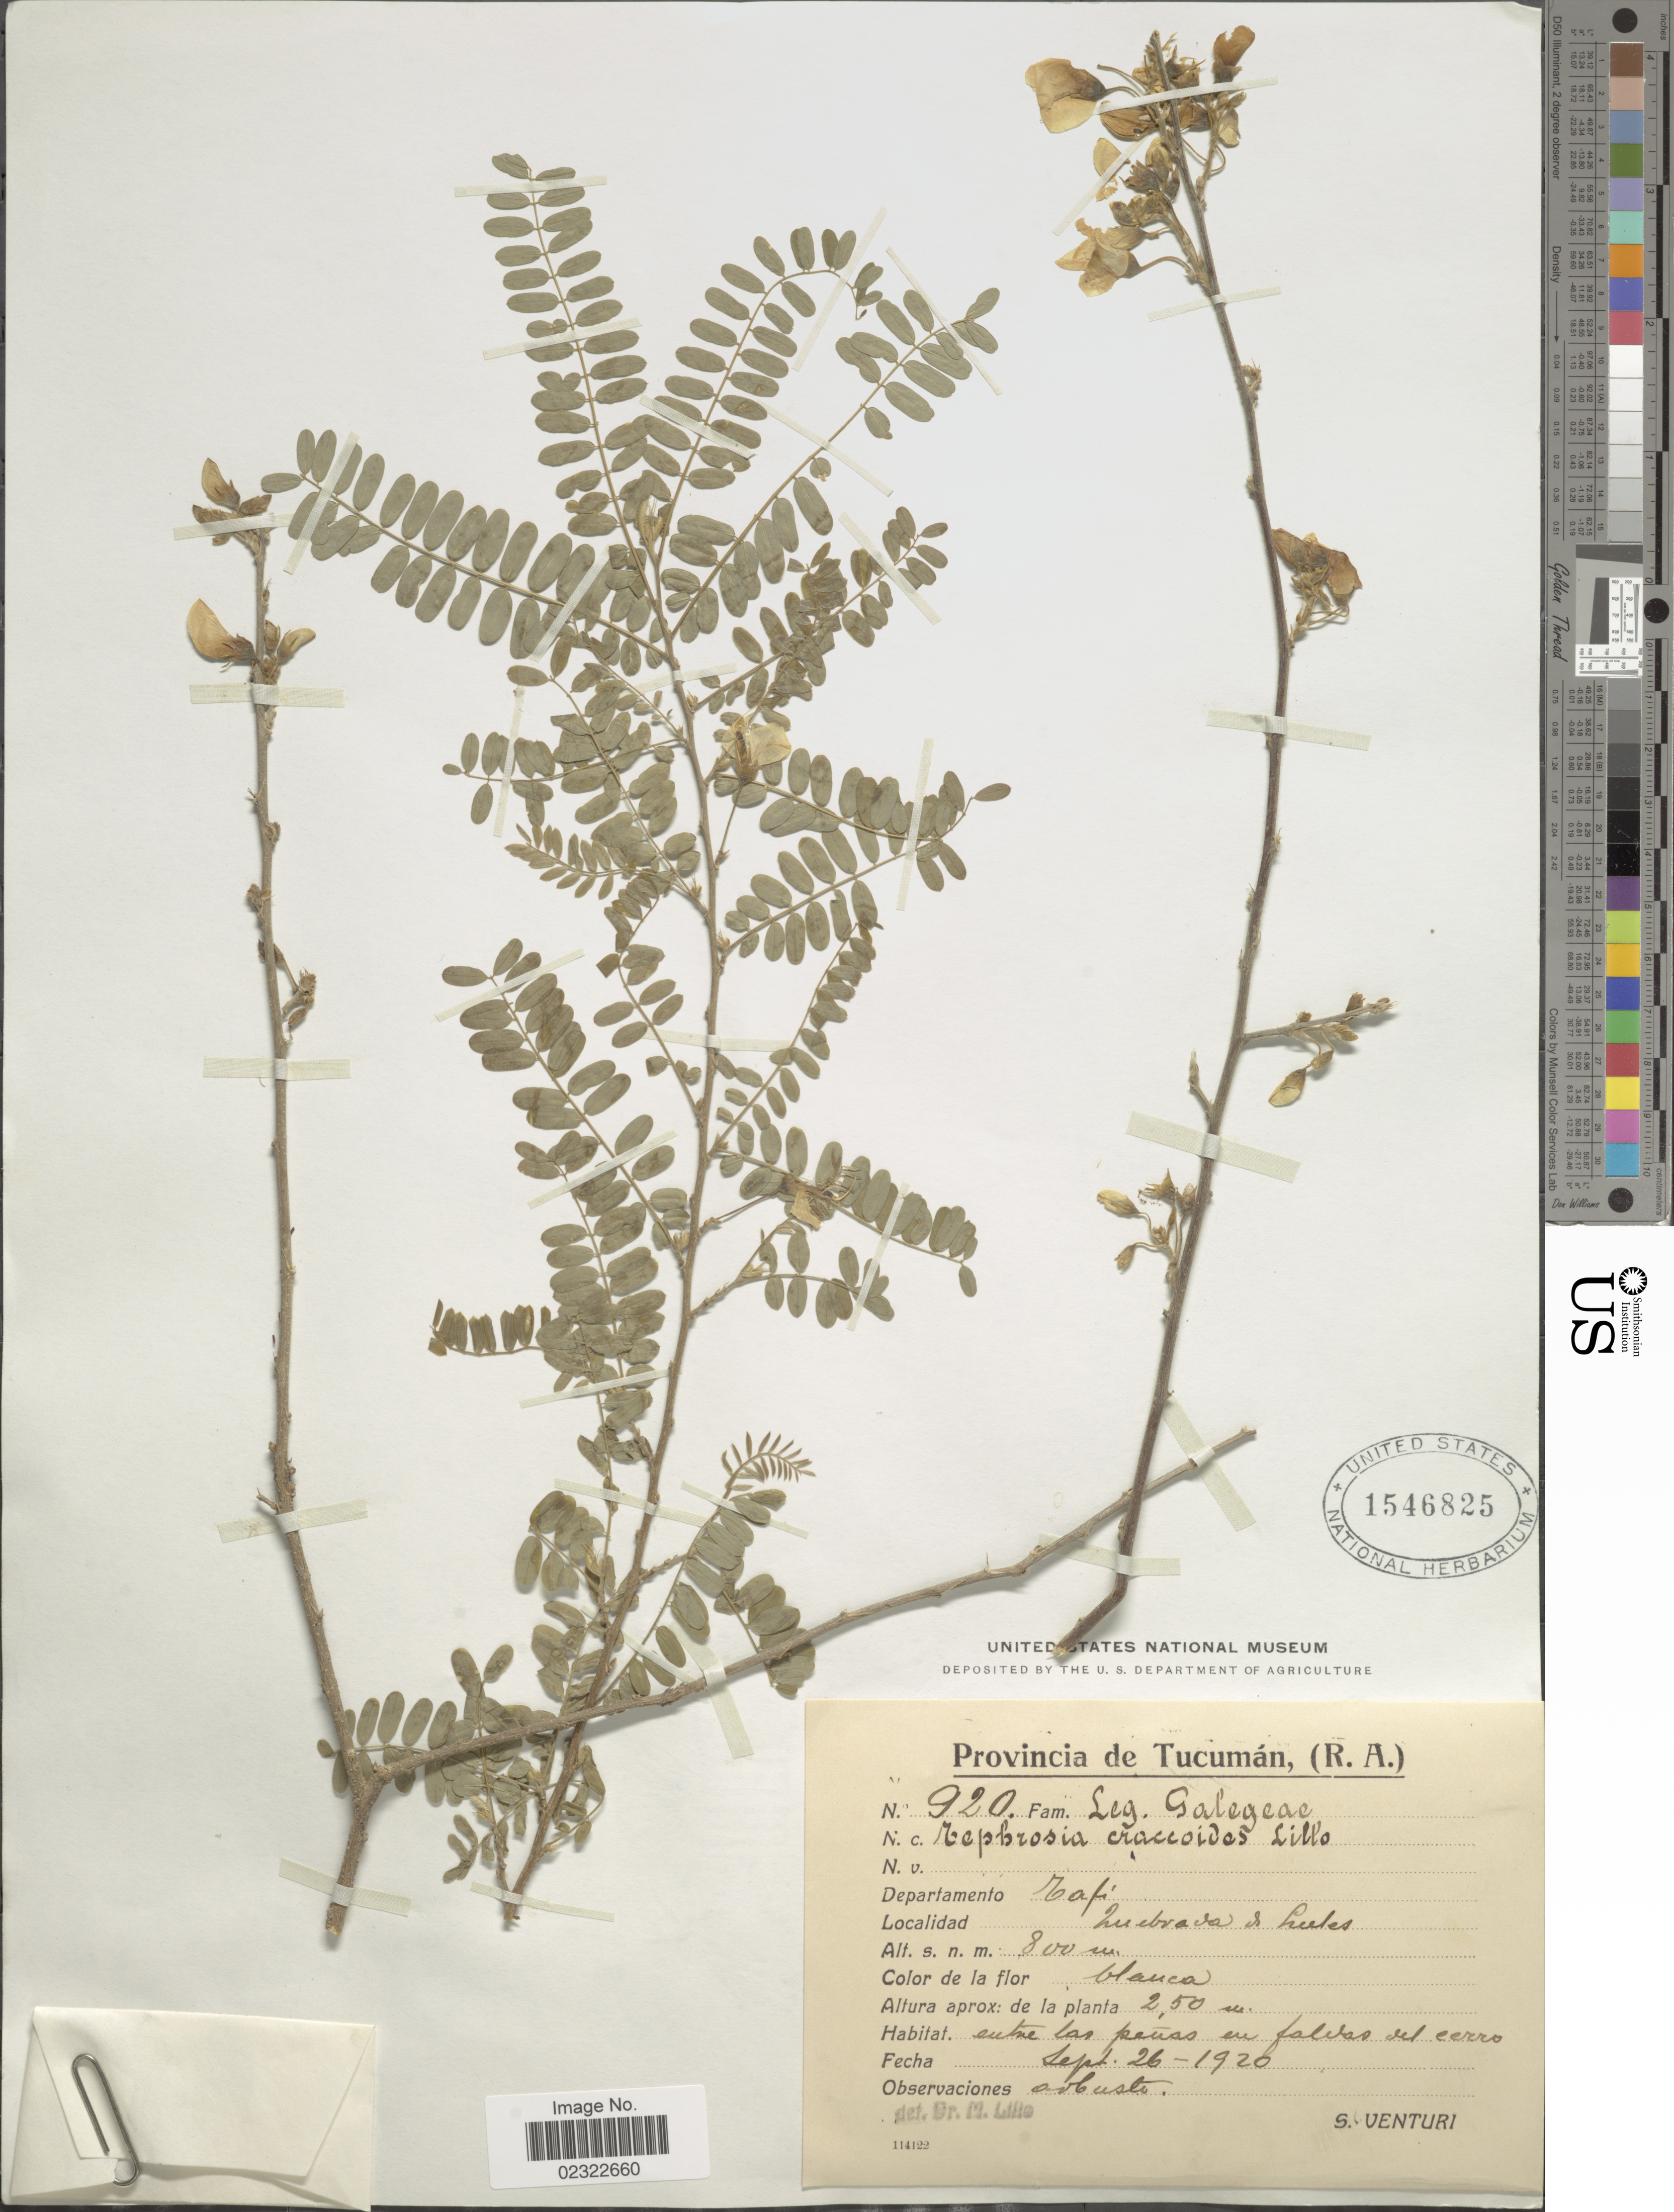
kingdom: Plantae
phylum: Tracheophyta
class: Magnoliopsida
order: Fabales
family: Fabaceae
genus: Tephrosia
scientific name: Tephrosia craccoides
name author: Lillo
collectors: S. Venturi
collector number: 920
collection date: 1920-09-26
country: Argentina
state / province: Tucuman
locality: Tafi. Zuebrava & Lules.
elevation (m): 250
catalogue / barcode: US 1546825